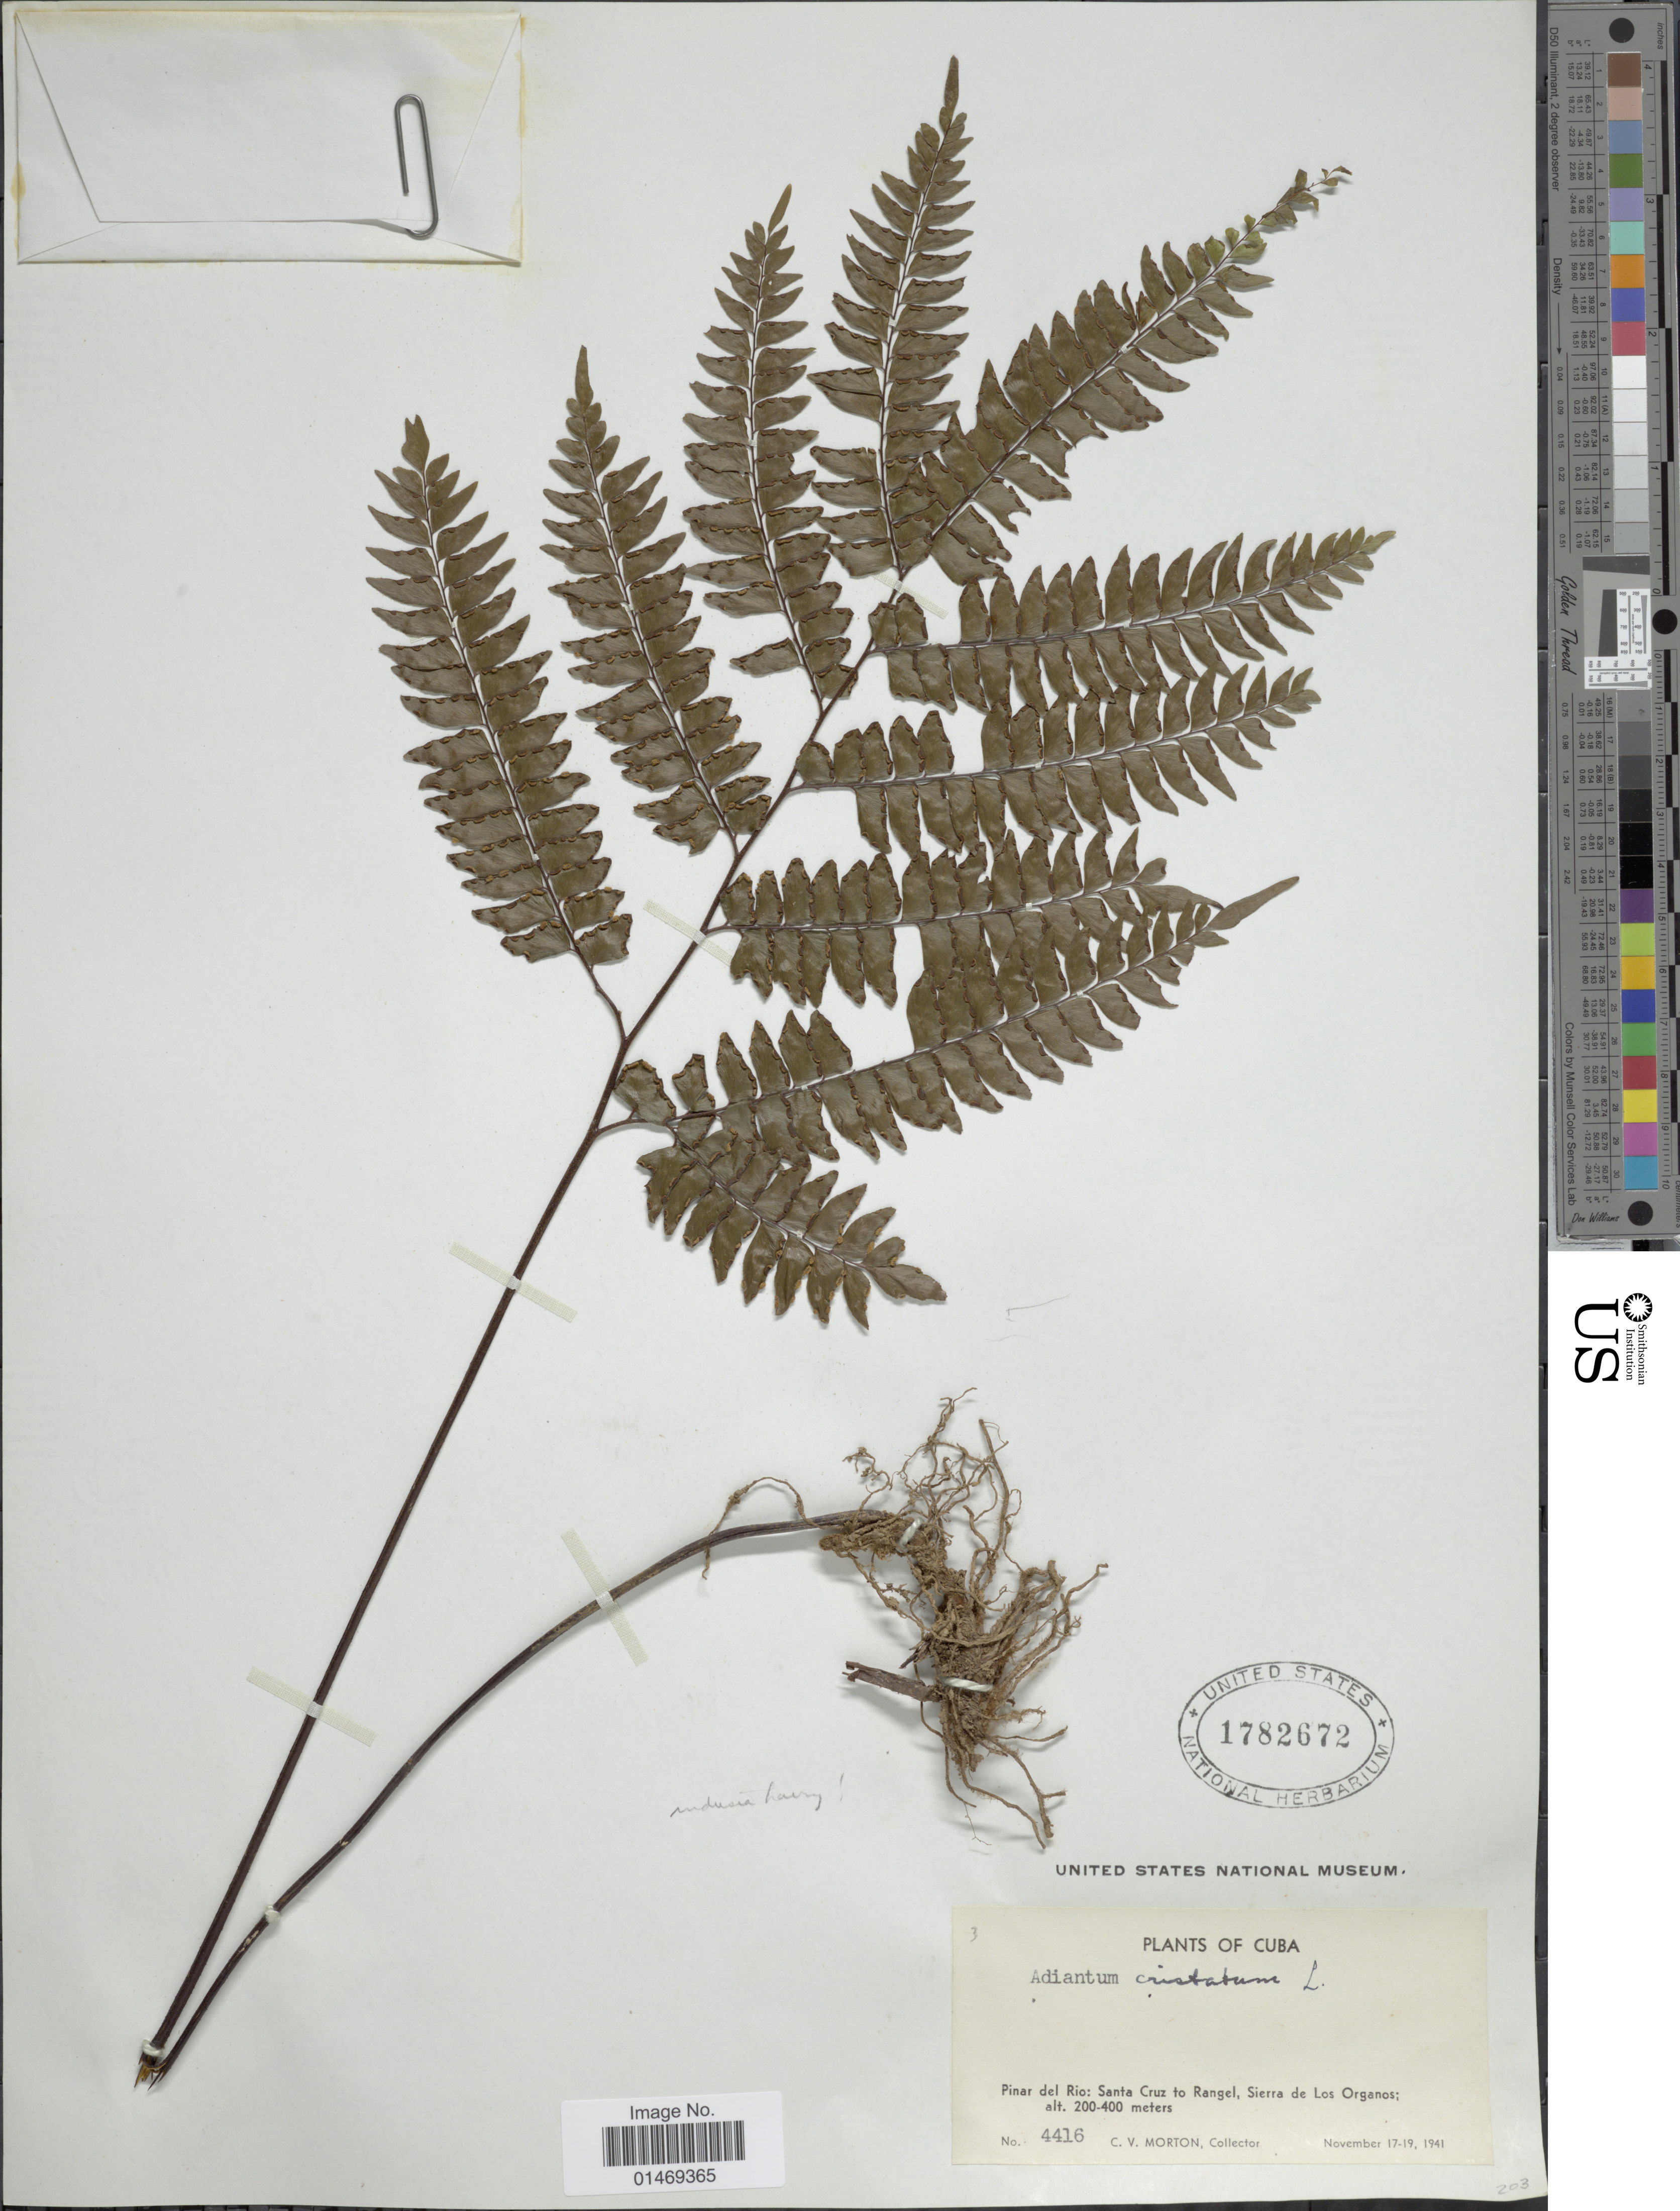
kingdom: Plantae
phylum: Tracheophyta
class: Polypodiopsida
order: Polypodiales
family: Pteridaceae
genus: Adiantum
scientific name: Adiantum pyramidale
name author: (L.) Willd.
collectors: C. V. Morton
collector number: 4416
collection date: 1941-11-17/1941-11-19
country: Cuba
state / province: Pinar del Río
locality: Pinar del Rio: Santa Cruz to Rangel, Sierra de Los Organos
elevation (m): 200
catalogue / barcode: US 1782672